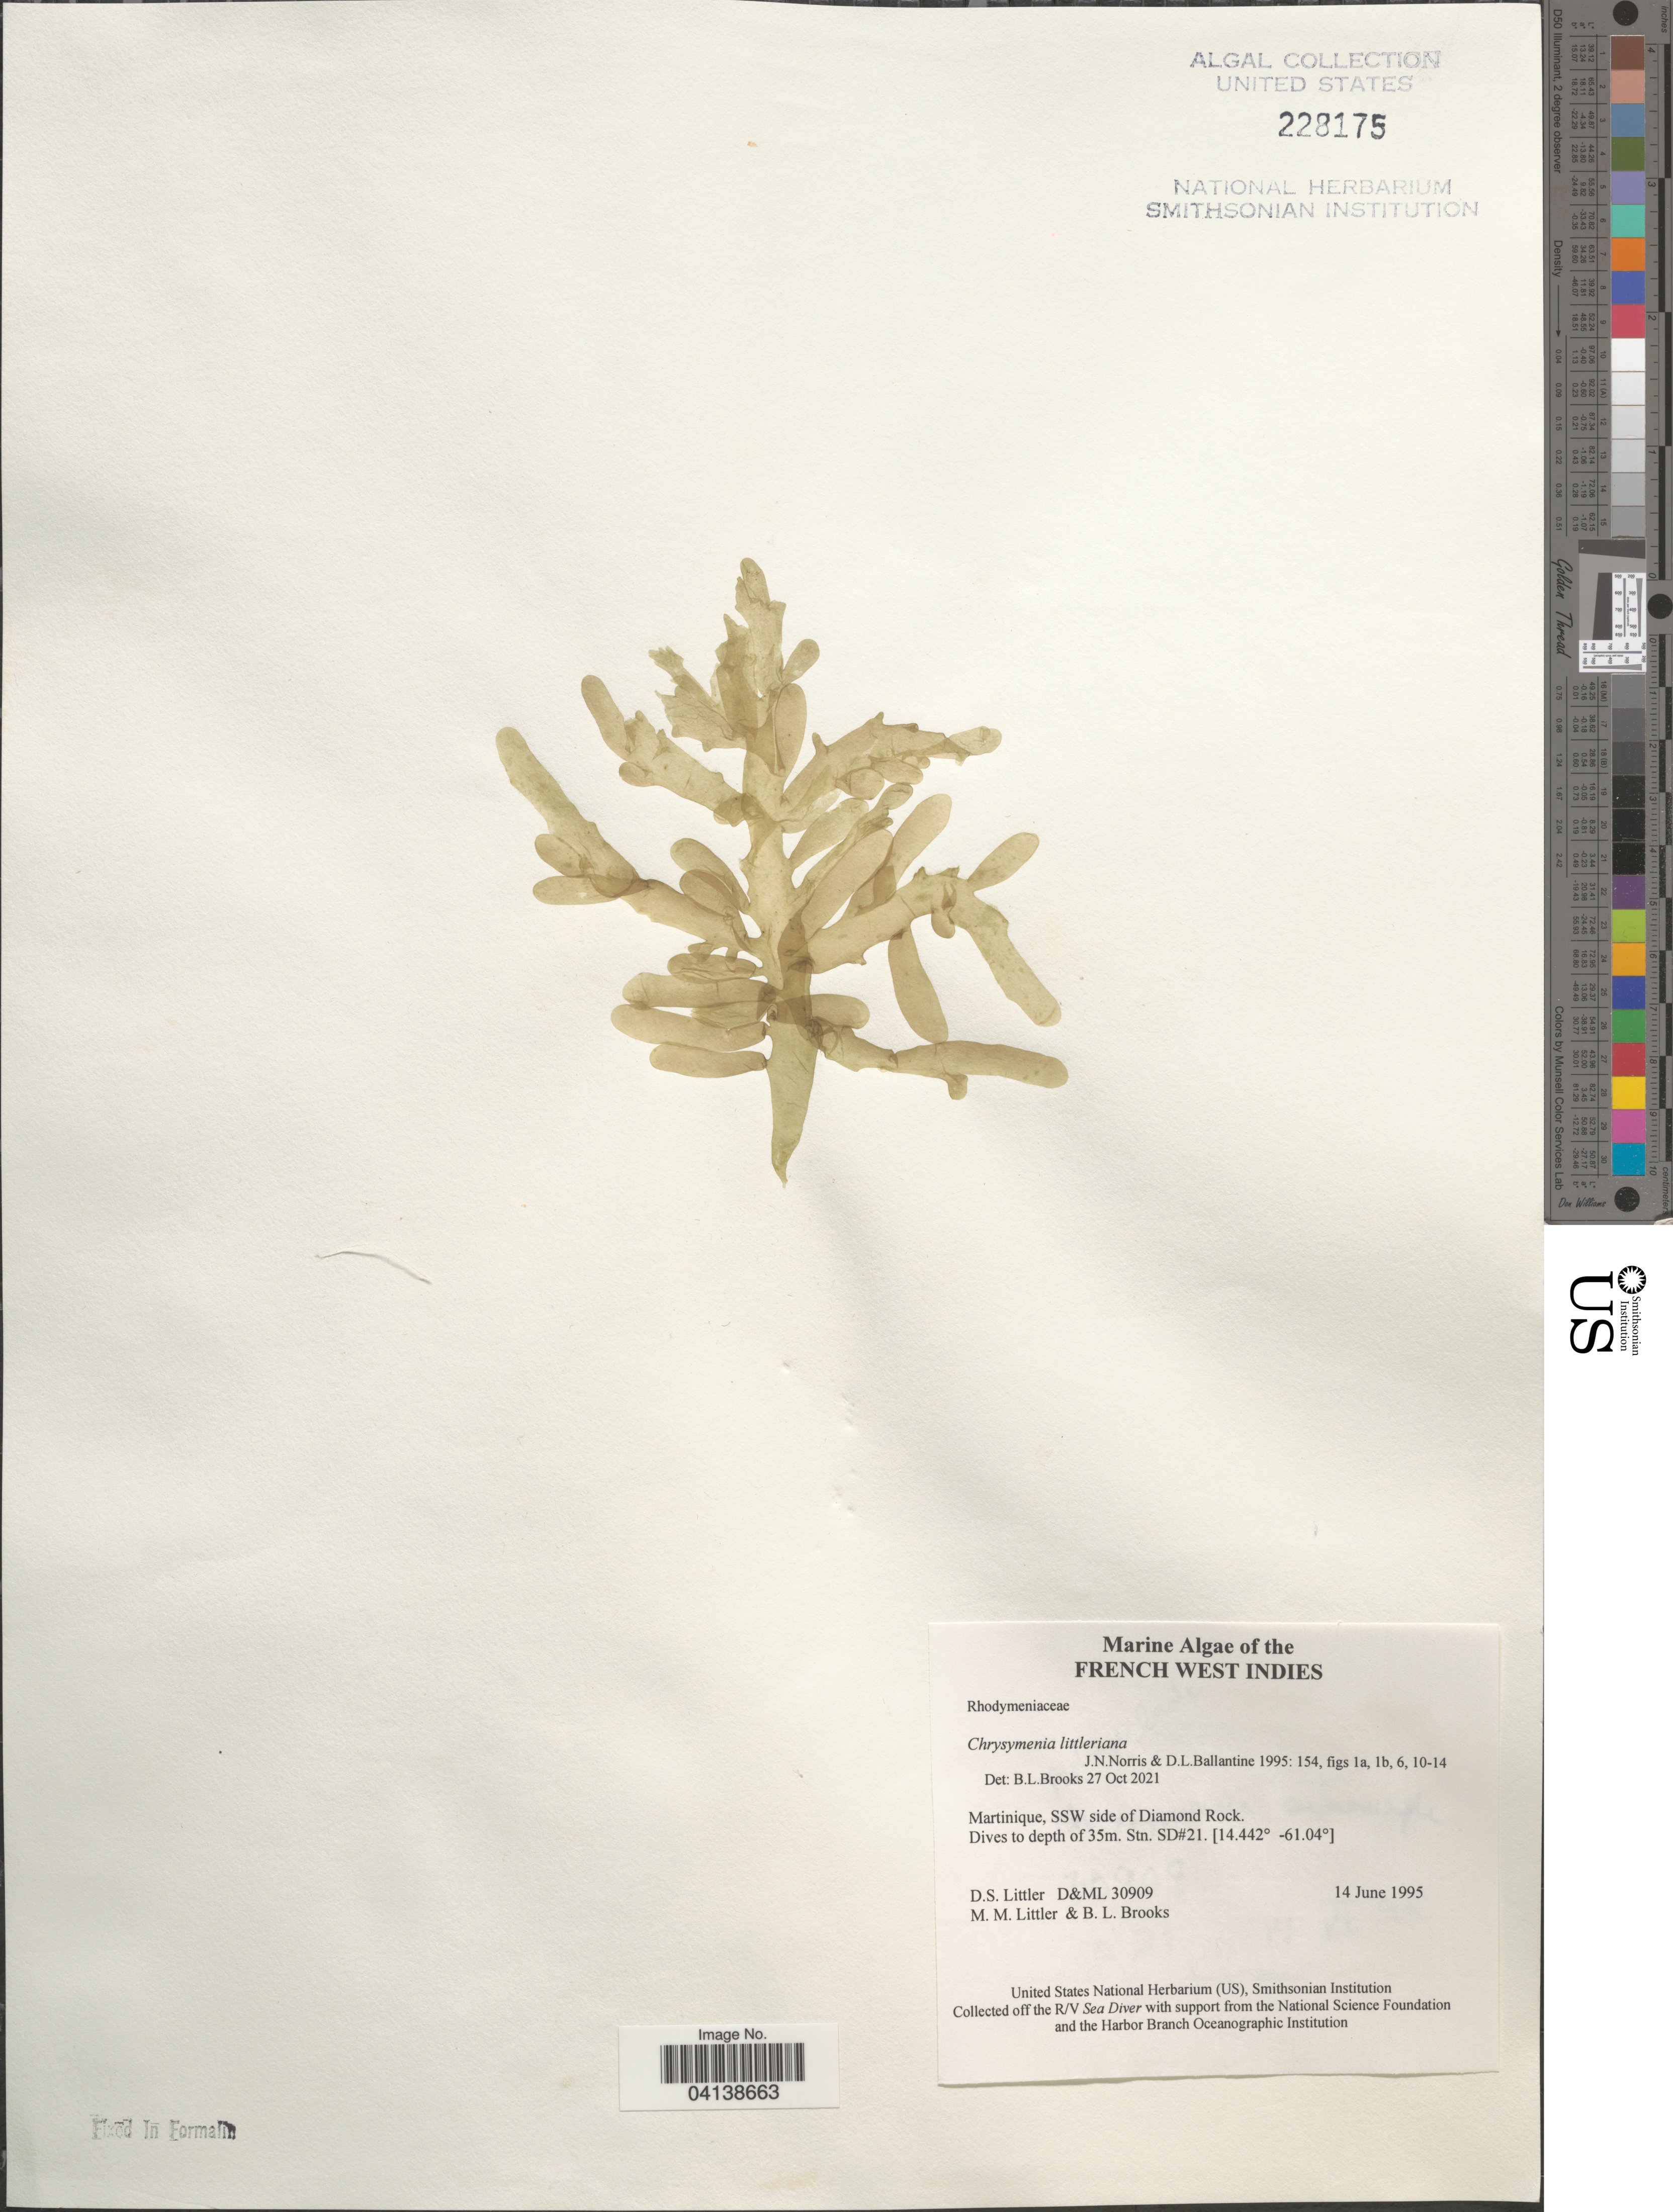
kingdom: Plantae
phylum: Rhodophyta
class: Florideophyceae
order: Rhodymeniales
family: Rhodymeniaceae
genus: Chrysymenia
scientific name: Chrysymenia littleriana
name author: J.N. Norris & D.L. Ballant.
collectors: D. S. Littler & B. Brooks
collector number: D&ML30909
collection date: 1995-06-14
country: Martinique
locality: French West Indies. SSW side of Diamond Rock. Stn. SD#21.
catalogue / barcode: US 228175